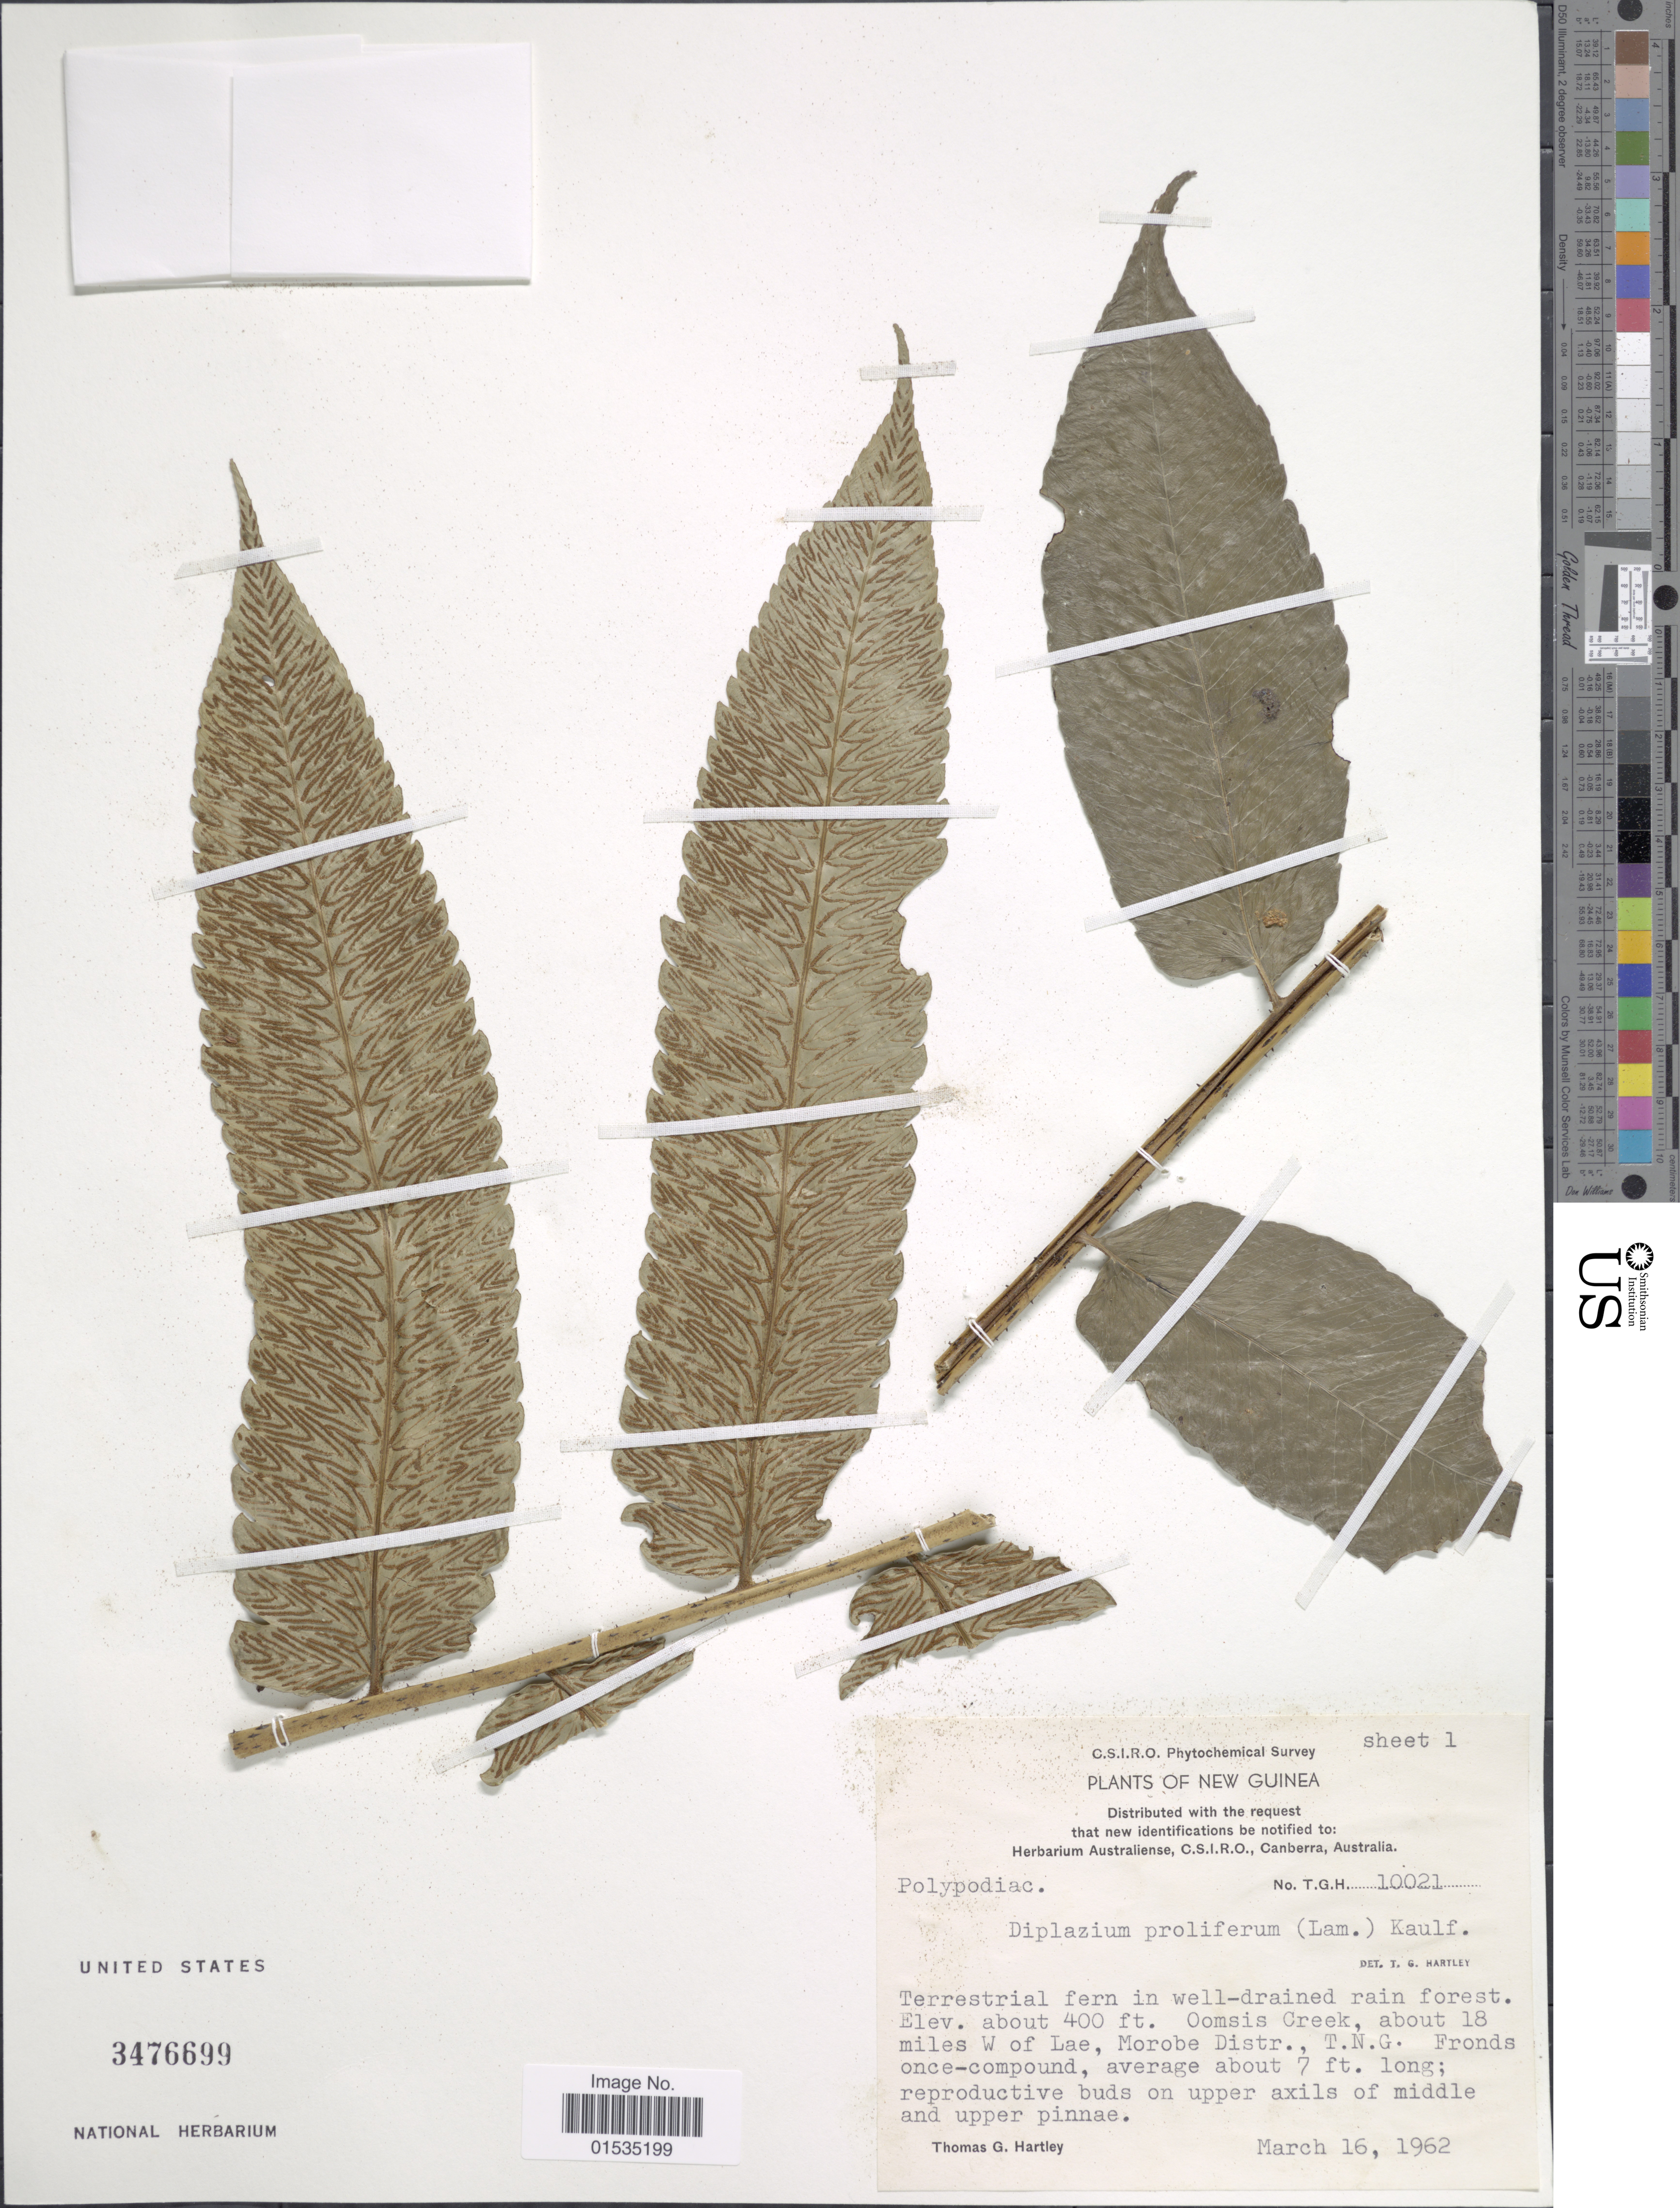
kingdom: Plantae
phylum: Tracheophyta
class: Polypodiopsida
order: Polypodiales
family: Athyriaceae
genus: Diplazium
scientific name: Diplazium proliferum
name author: (Lam.) Thouars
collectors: T. G. Hartley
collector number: T.G.H. 10021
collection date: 1962-03-16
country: Papua New Guinea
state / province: Morobe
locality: New Guinea, Oomsis Creek, about 18 miles W of Lae, T.N.G.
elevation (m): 122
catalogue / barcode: US 3476699